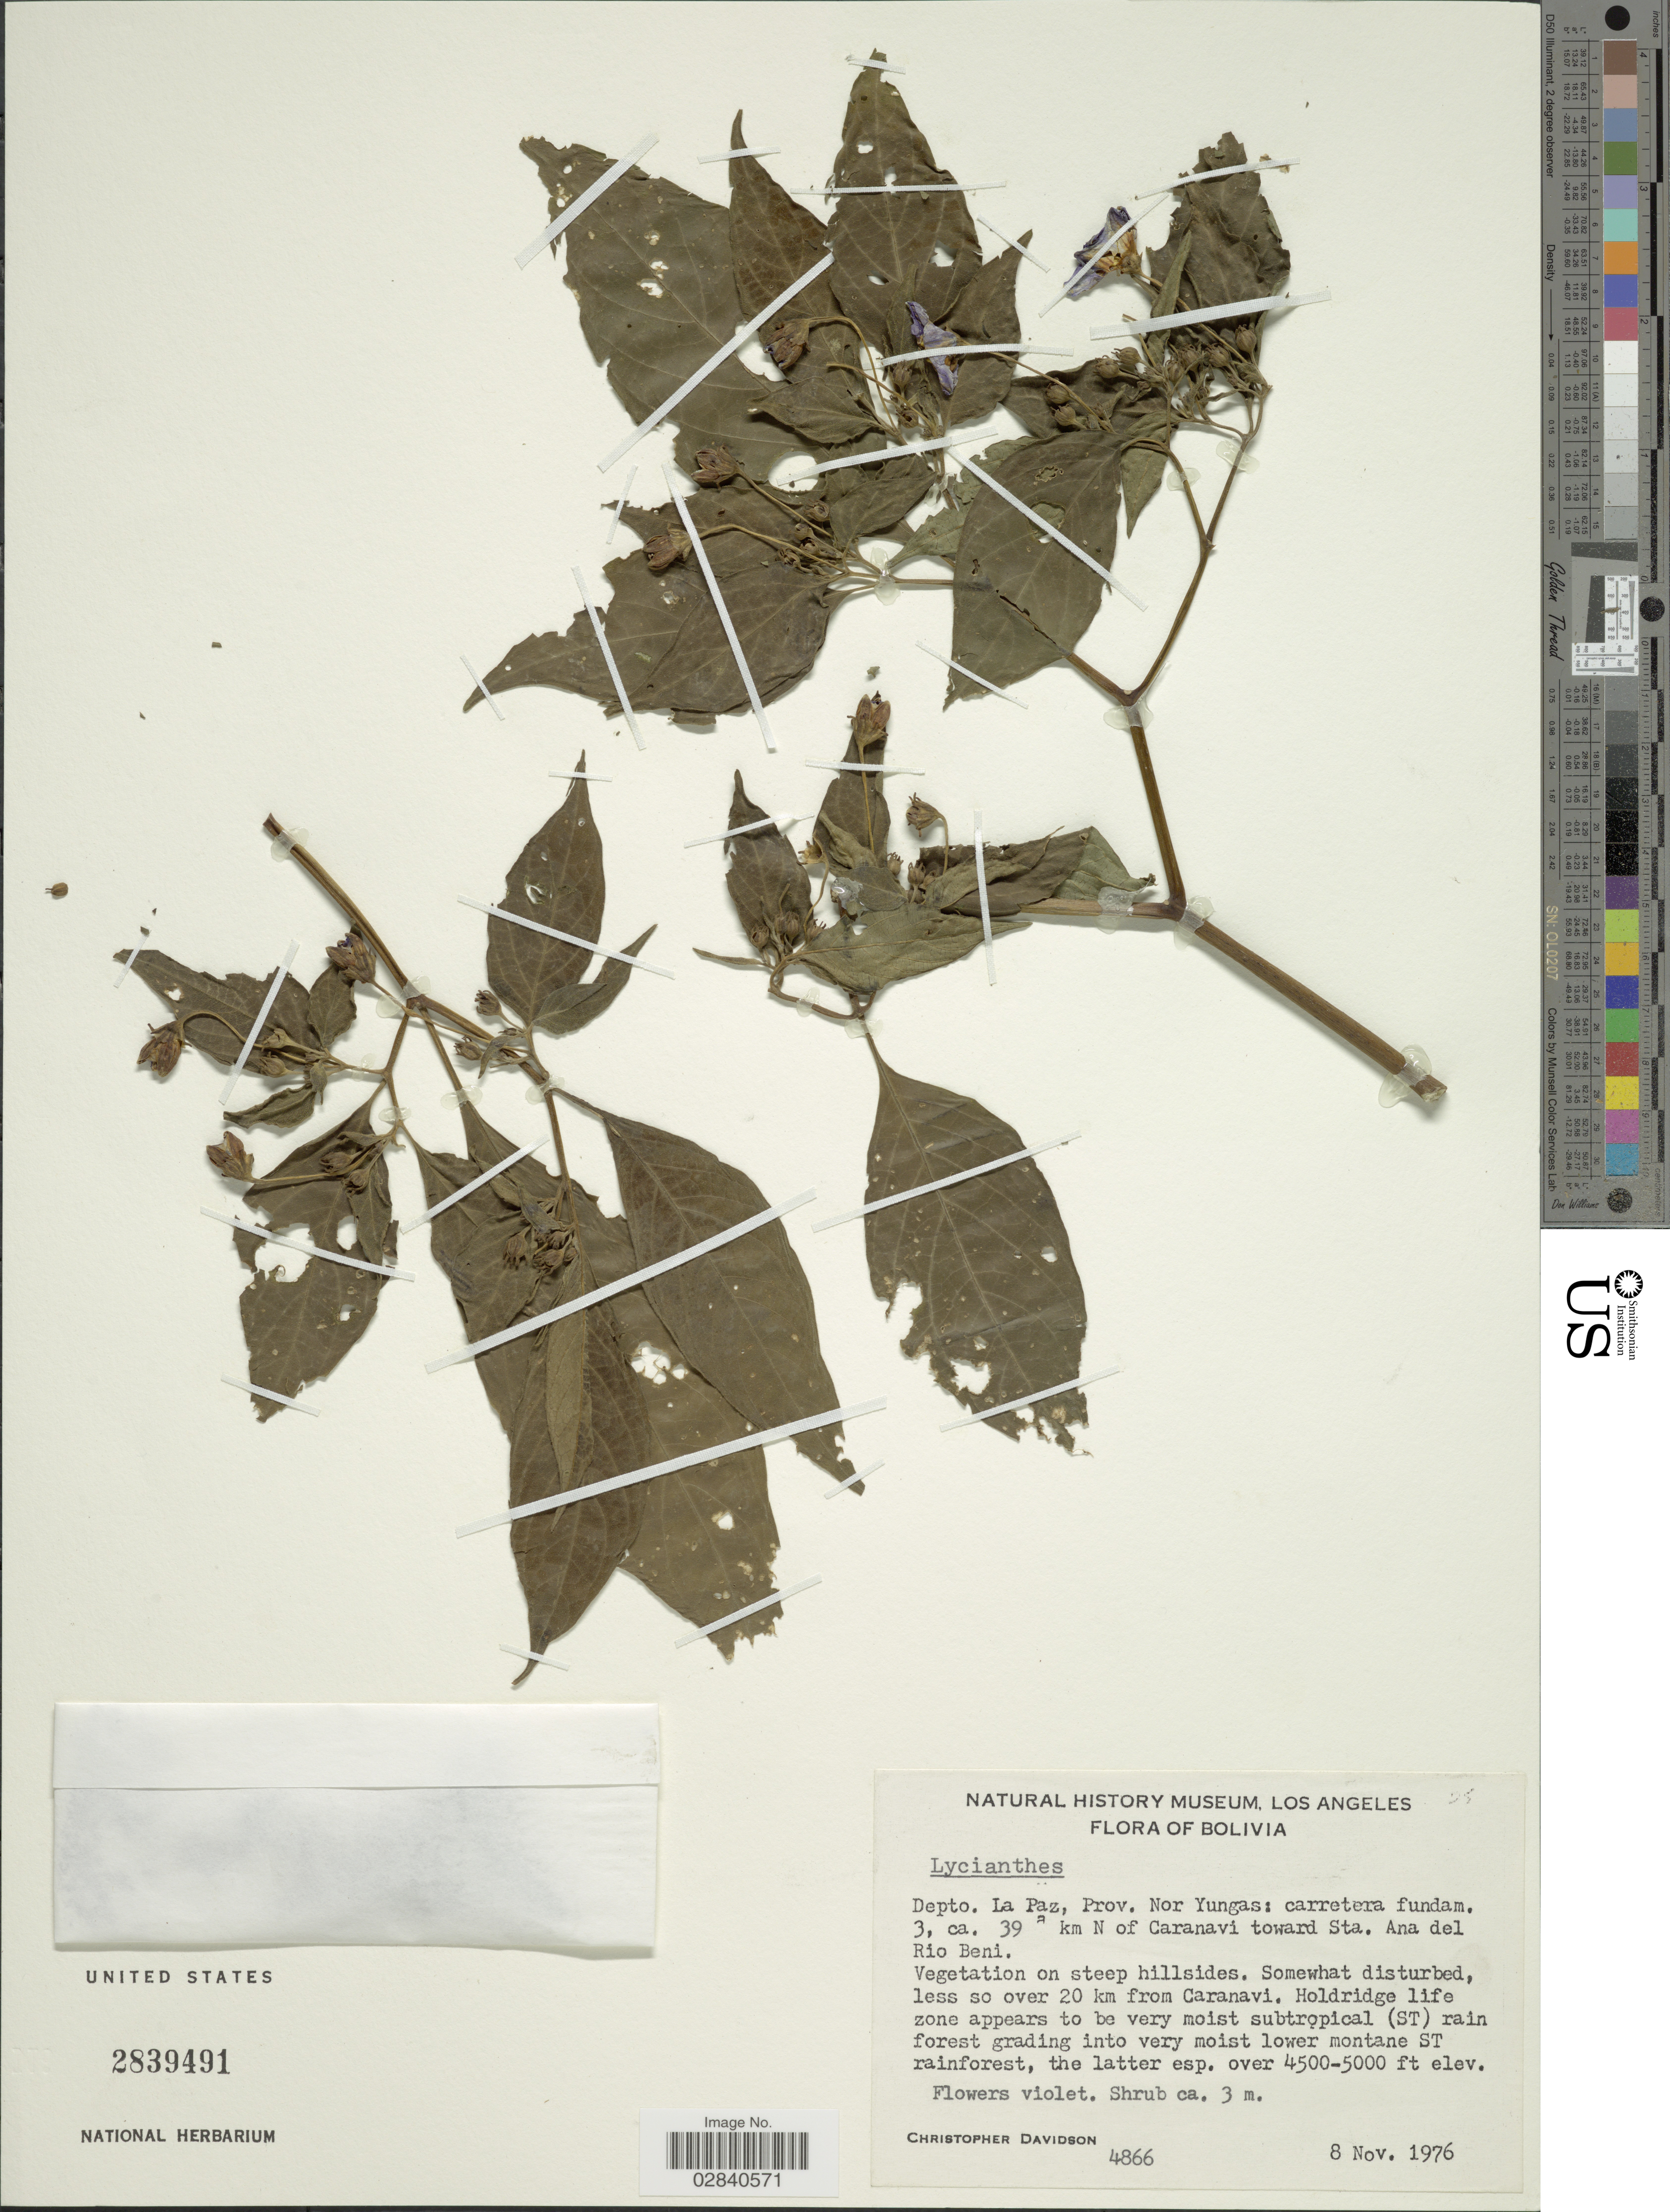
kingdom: Plantae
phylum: Tracheophyta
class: Magnoliopsida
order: Solanales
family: Solanaceae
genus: Lycianthes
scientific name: Lycianthes sp.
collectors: C. Davidson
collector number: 4866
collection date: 1976-11-08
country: Bolivia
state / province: La Paz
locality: Depto. La Paz, Prov. Nor Yungas: carretera fundam. 3, ca. 39 km N of Caranavi toward Sta. Ana del Rio Beni. Somewhat disturbed, less so over 20 km from Caranavi.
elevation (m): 1372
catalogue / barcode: US 2839491